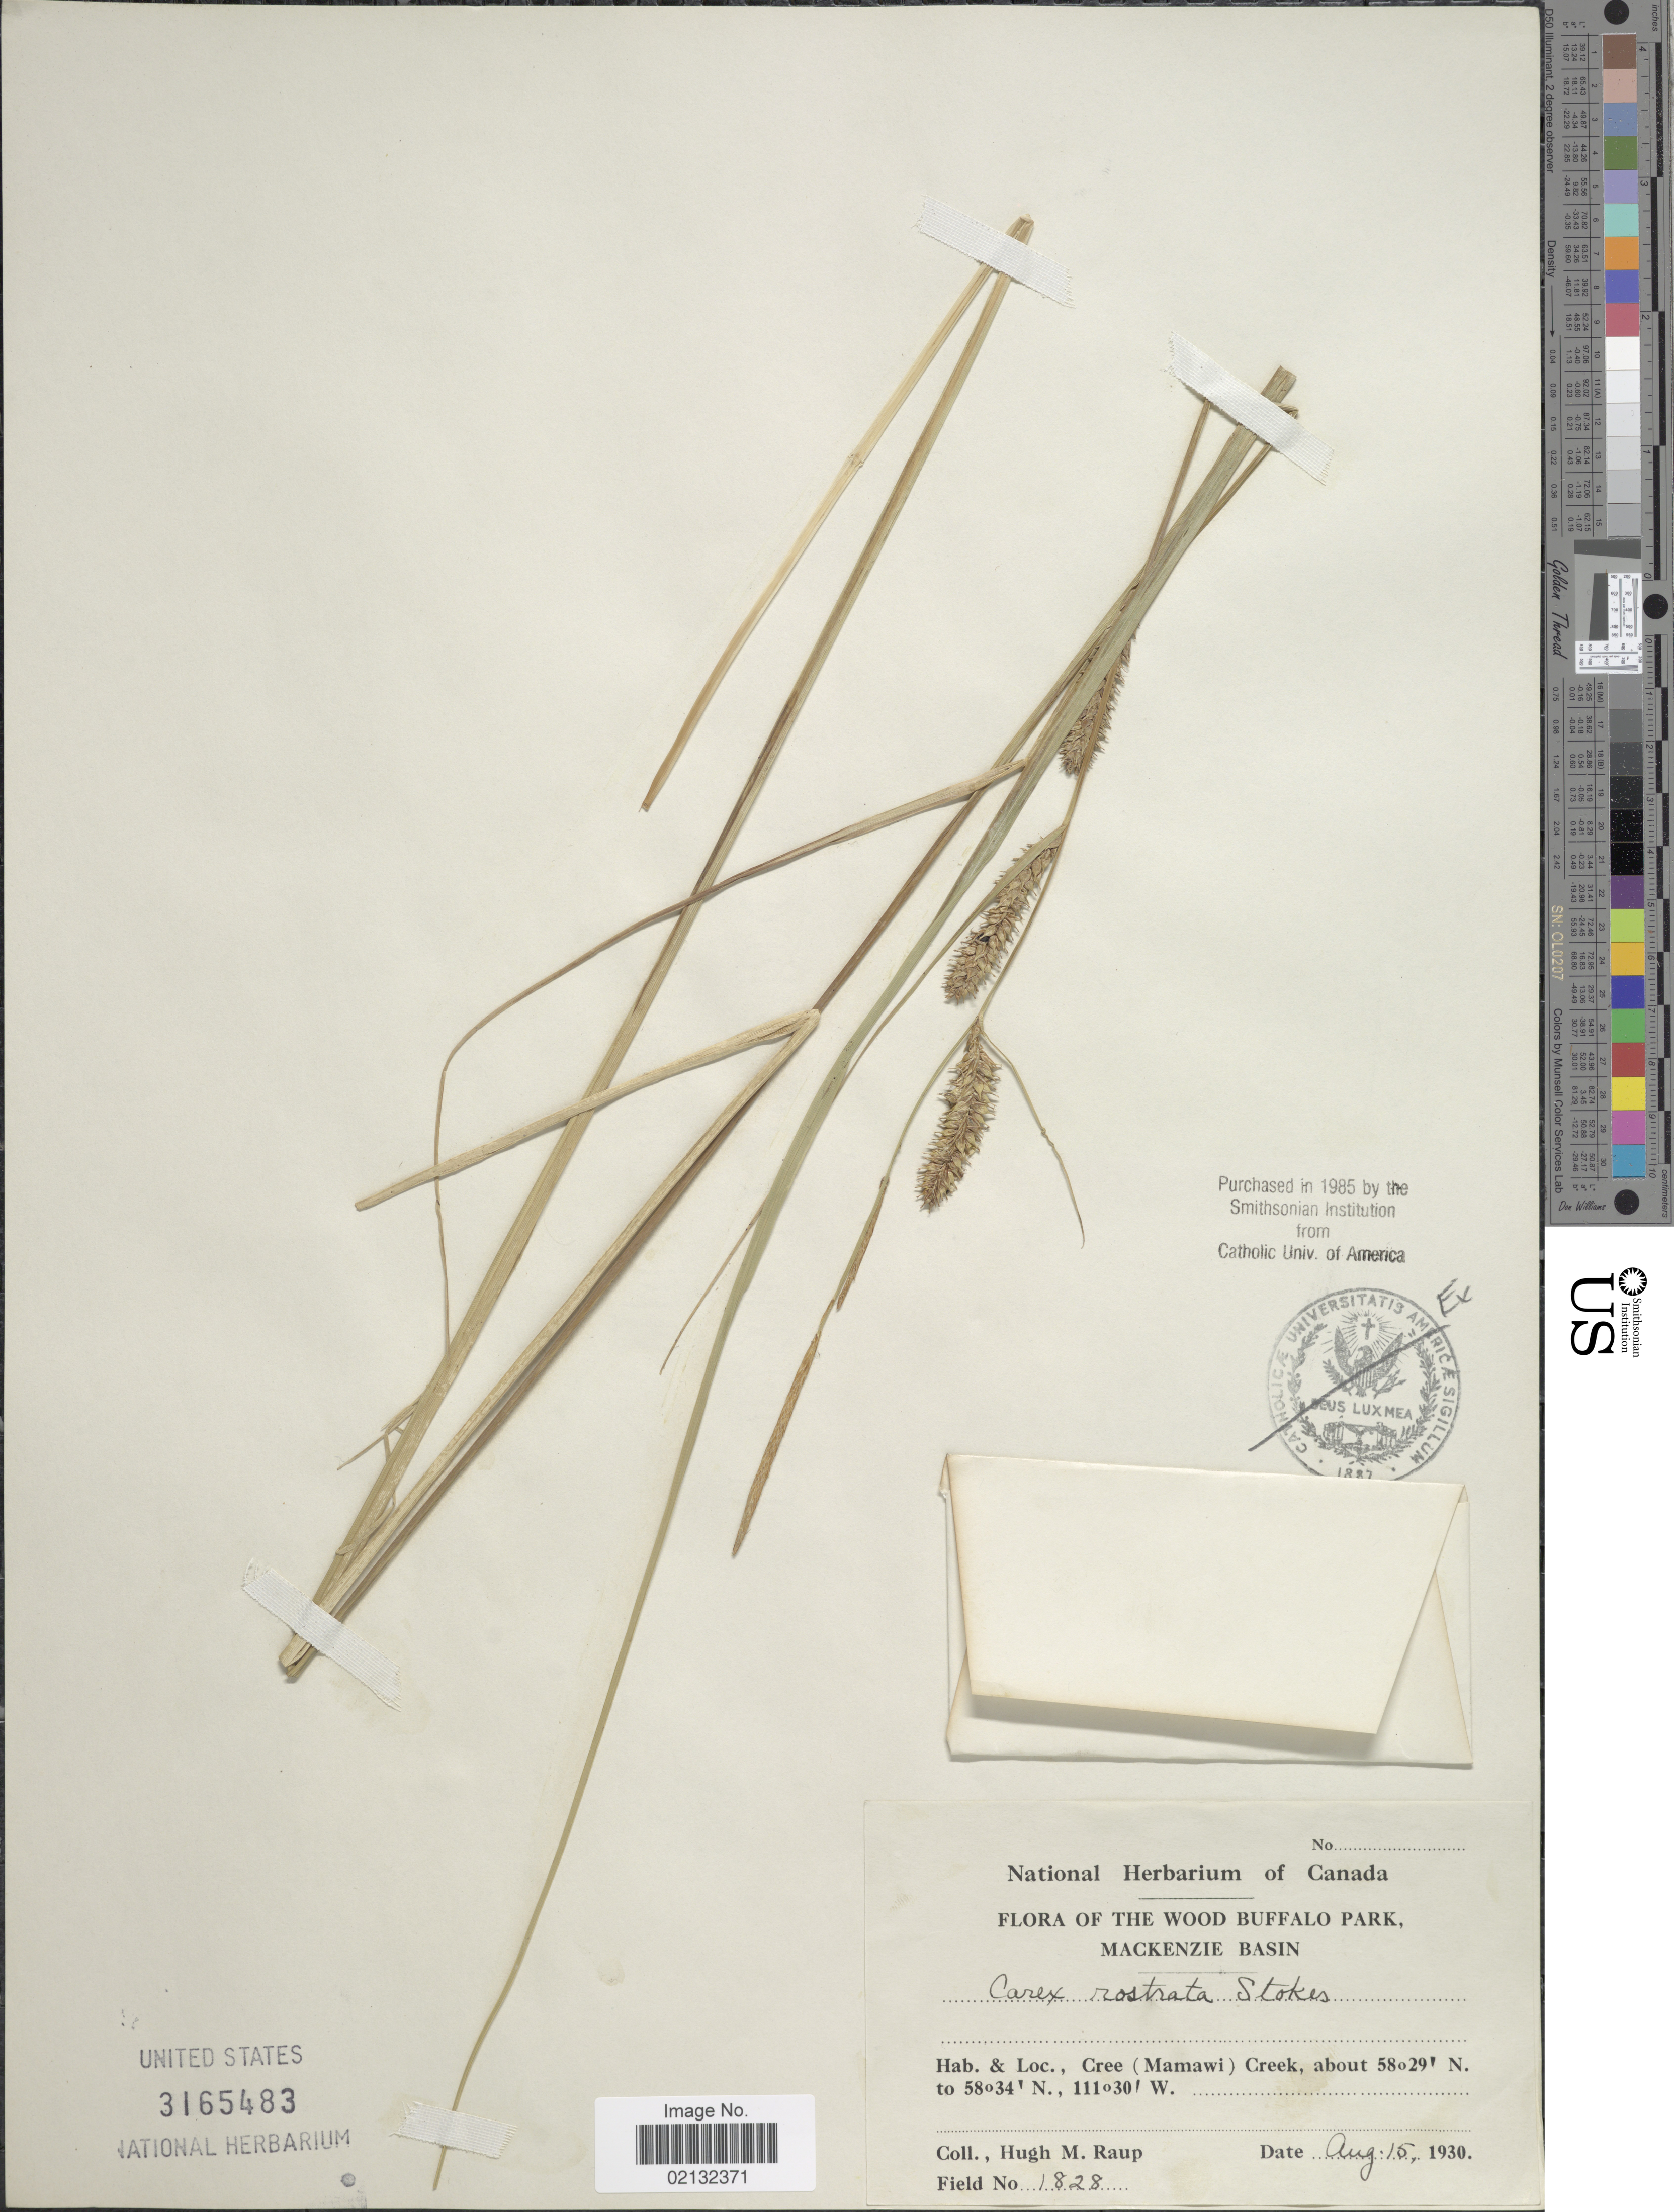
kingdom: Plantae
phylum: Tracheophyta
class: Liliopsida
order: Poales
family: Cyperaceae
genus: Carex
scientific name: Carex rostrata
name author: Stokes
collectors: H. Raup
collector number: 1828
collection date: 1930-08-15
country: Canada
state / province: Alberta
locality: Wood Buffalo Park, Mackenzie Basin, Cree (Mamawi) Creek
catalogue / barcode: US 3165483